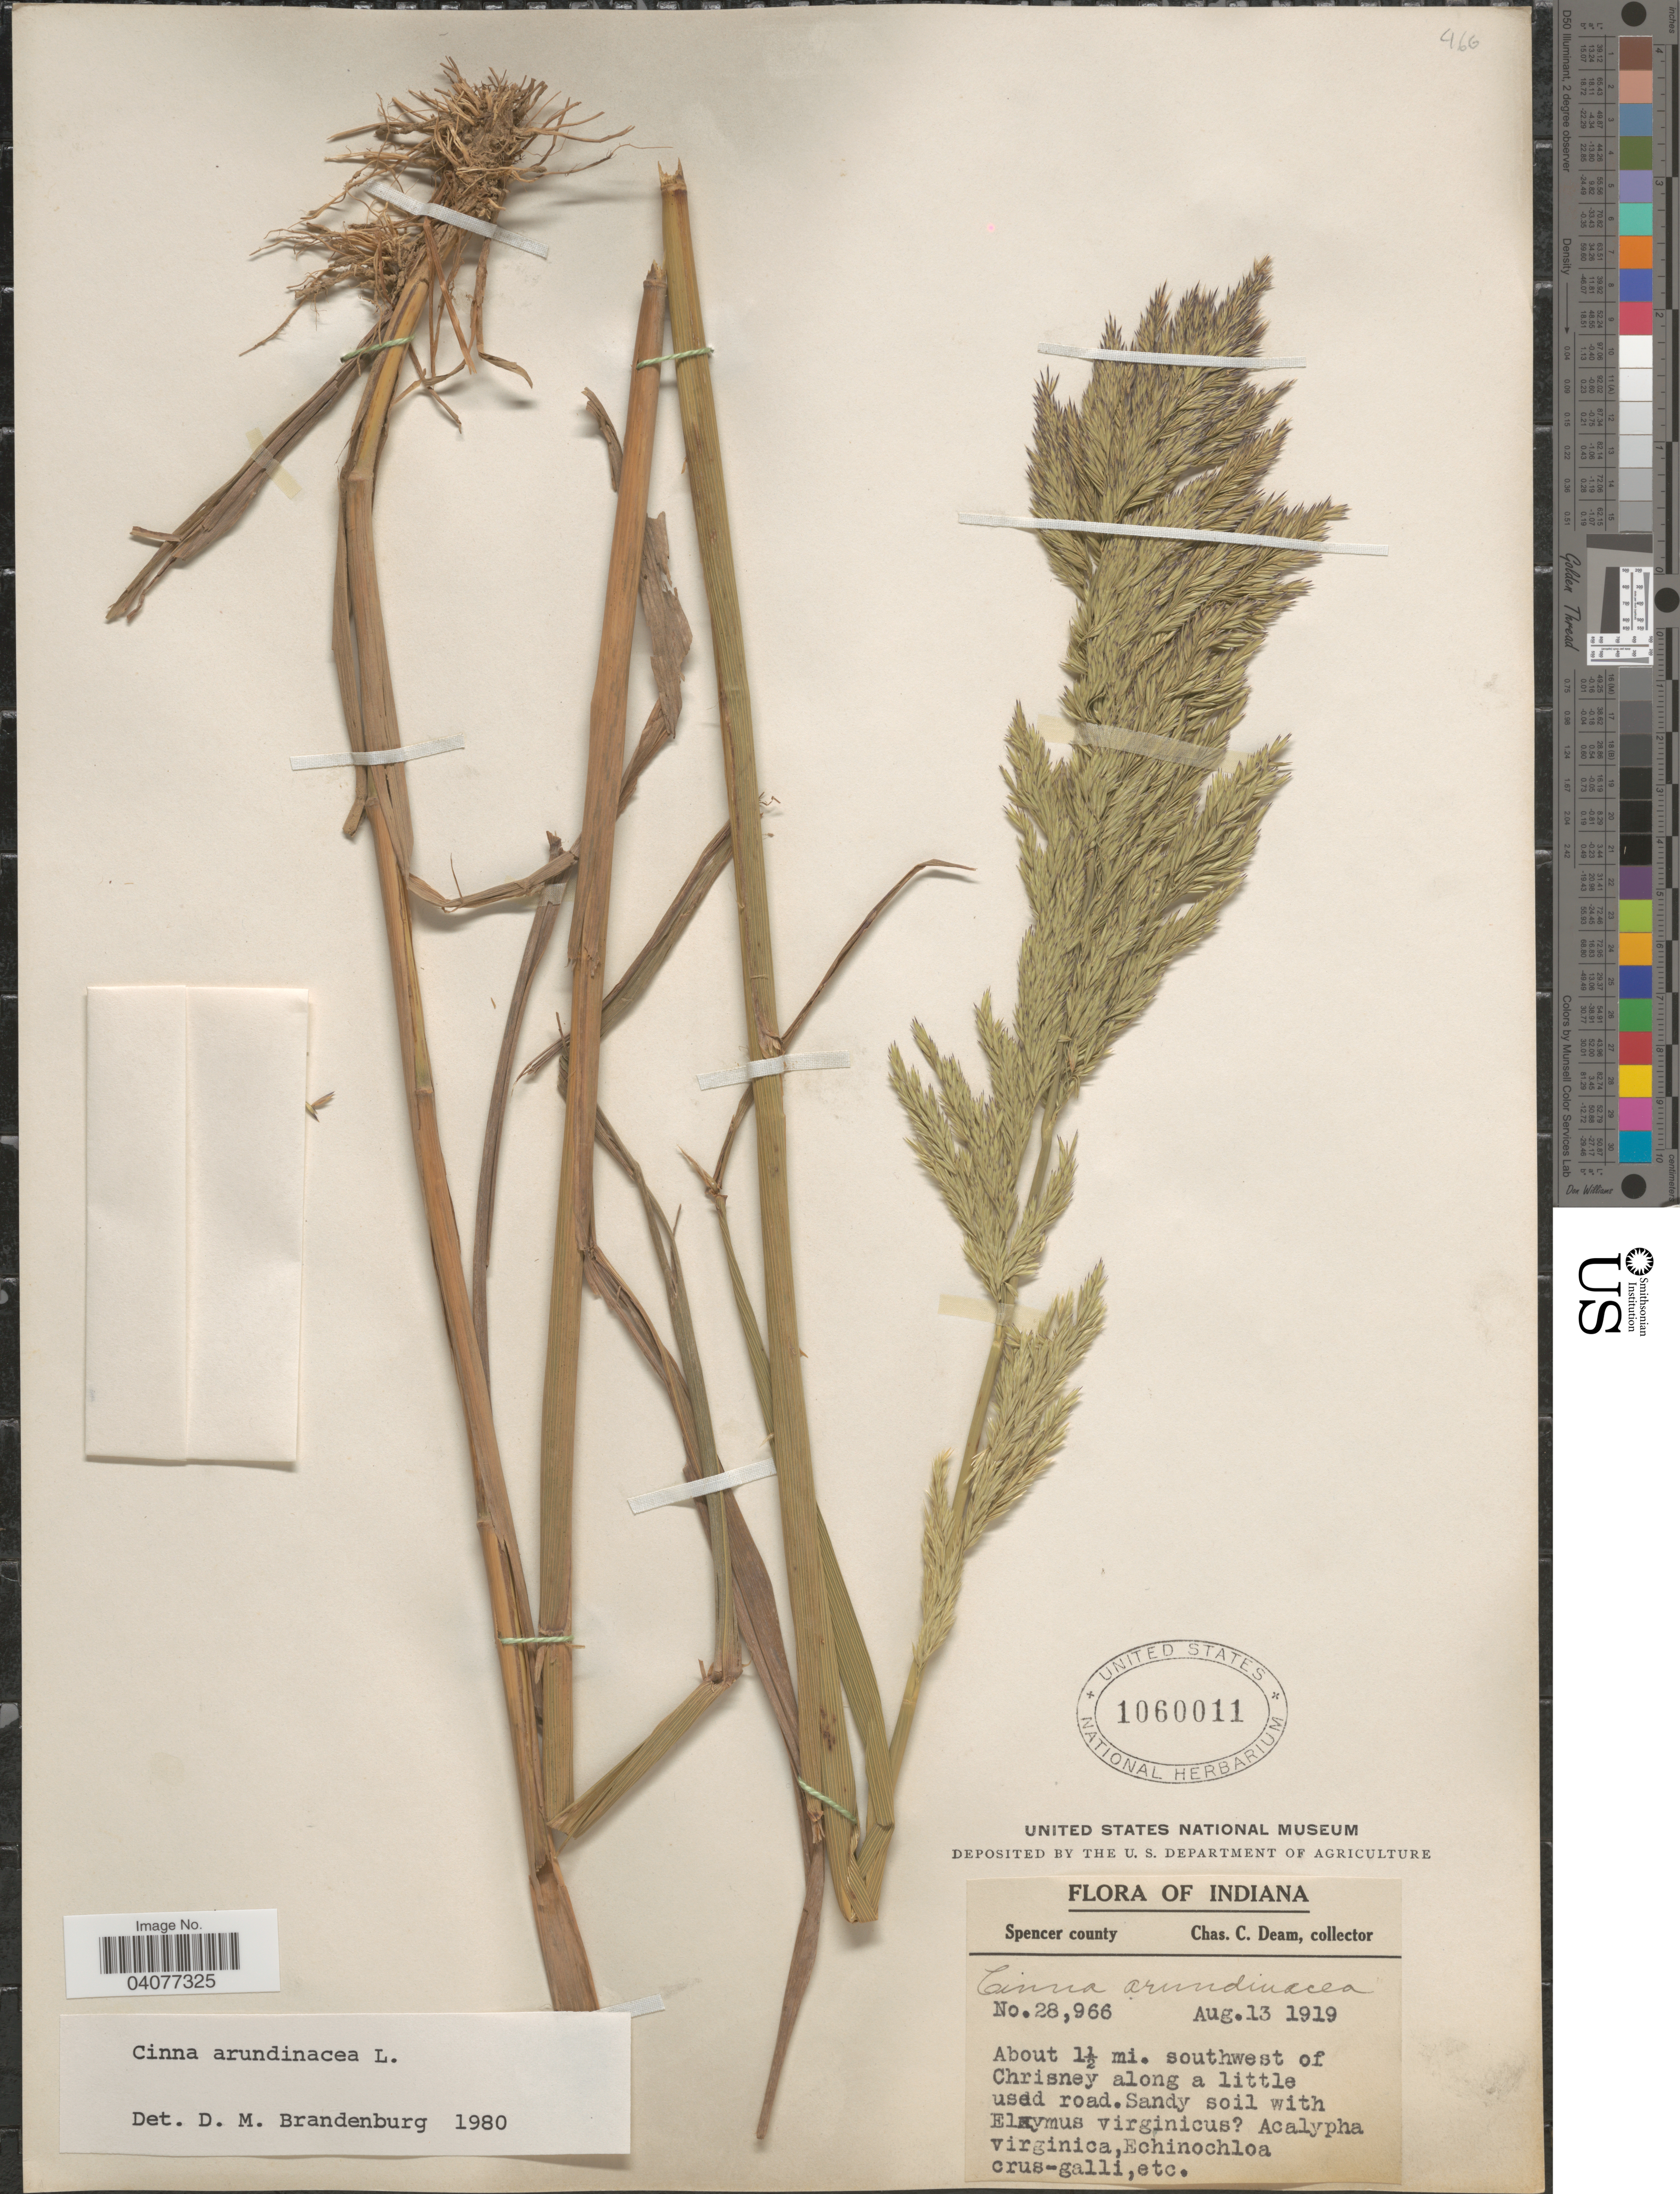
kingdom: Plantae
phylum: Tracheophyta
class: Liliopsida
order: Poales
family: Poaceae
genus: Cinna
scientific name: Cinna arundinacea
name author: L.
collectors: C. C. Deam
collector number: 28966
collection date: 1919-08-13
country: United States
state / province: Indiana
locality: Spencer county. About 1½ mi. southwest of Chrisney along a little used road.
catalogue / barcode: US 1060011